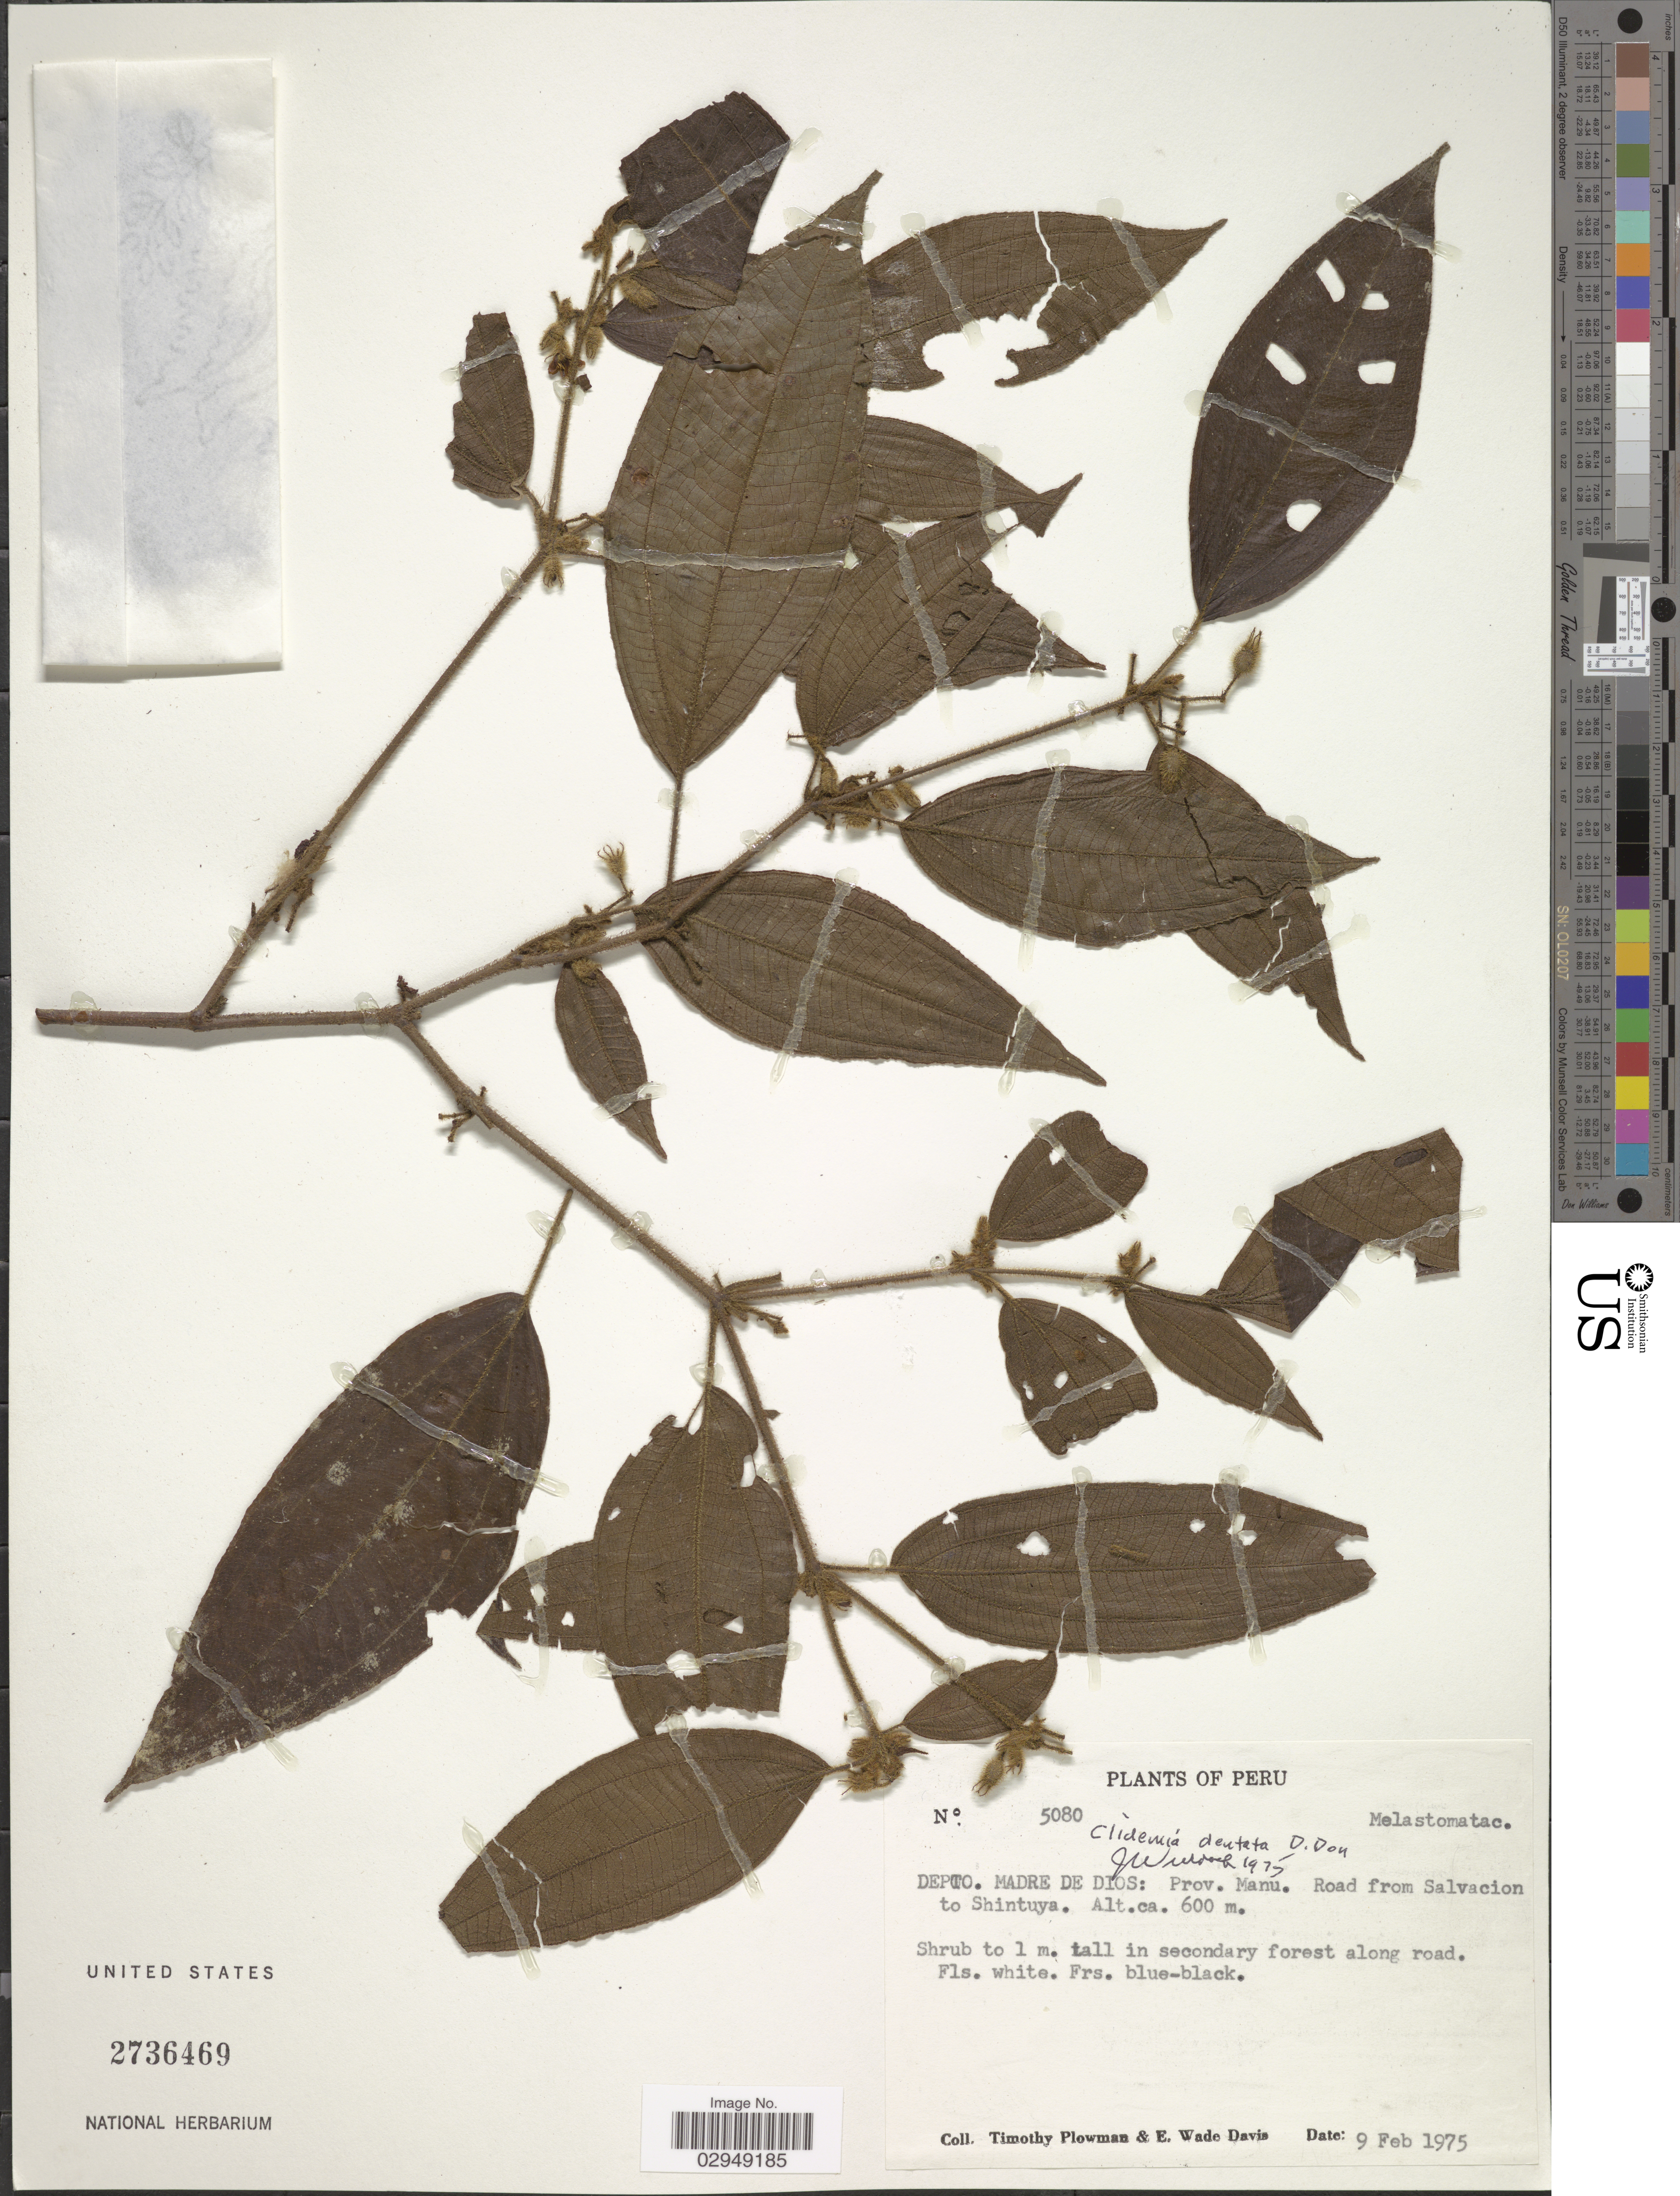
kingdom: Plantae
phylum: Tracheophyta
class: Magnoliopsida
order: Myrtales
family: Melastomataceae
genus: Clidemia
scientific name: Clidemia dentata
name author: D. Don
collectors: T. Plowman & E. W. Davis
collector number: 5080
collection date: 1975-02-09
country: Peru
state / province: Madre de Dios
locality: Depto. Madre De Dios, Prov. Manu, Road from Salvacion to Shintuya.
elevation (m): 600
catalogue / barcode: US 2736469